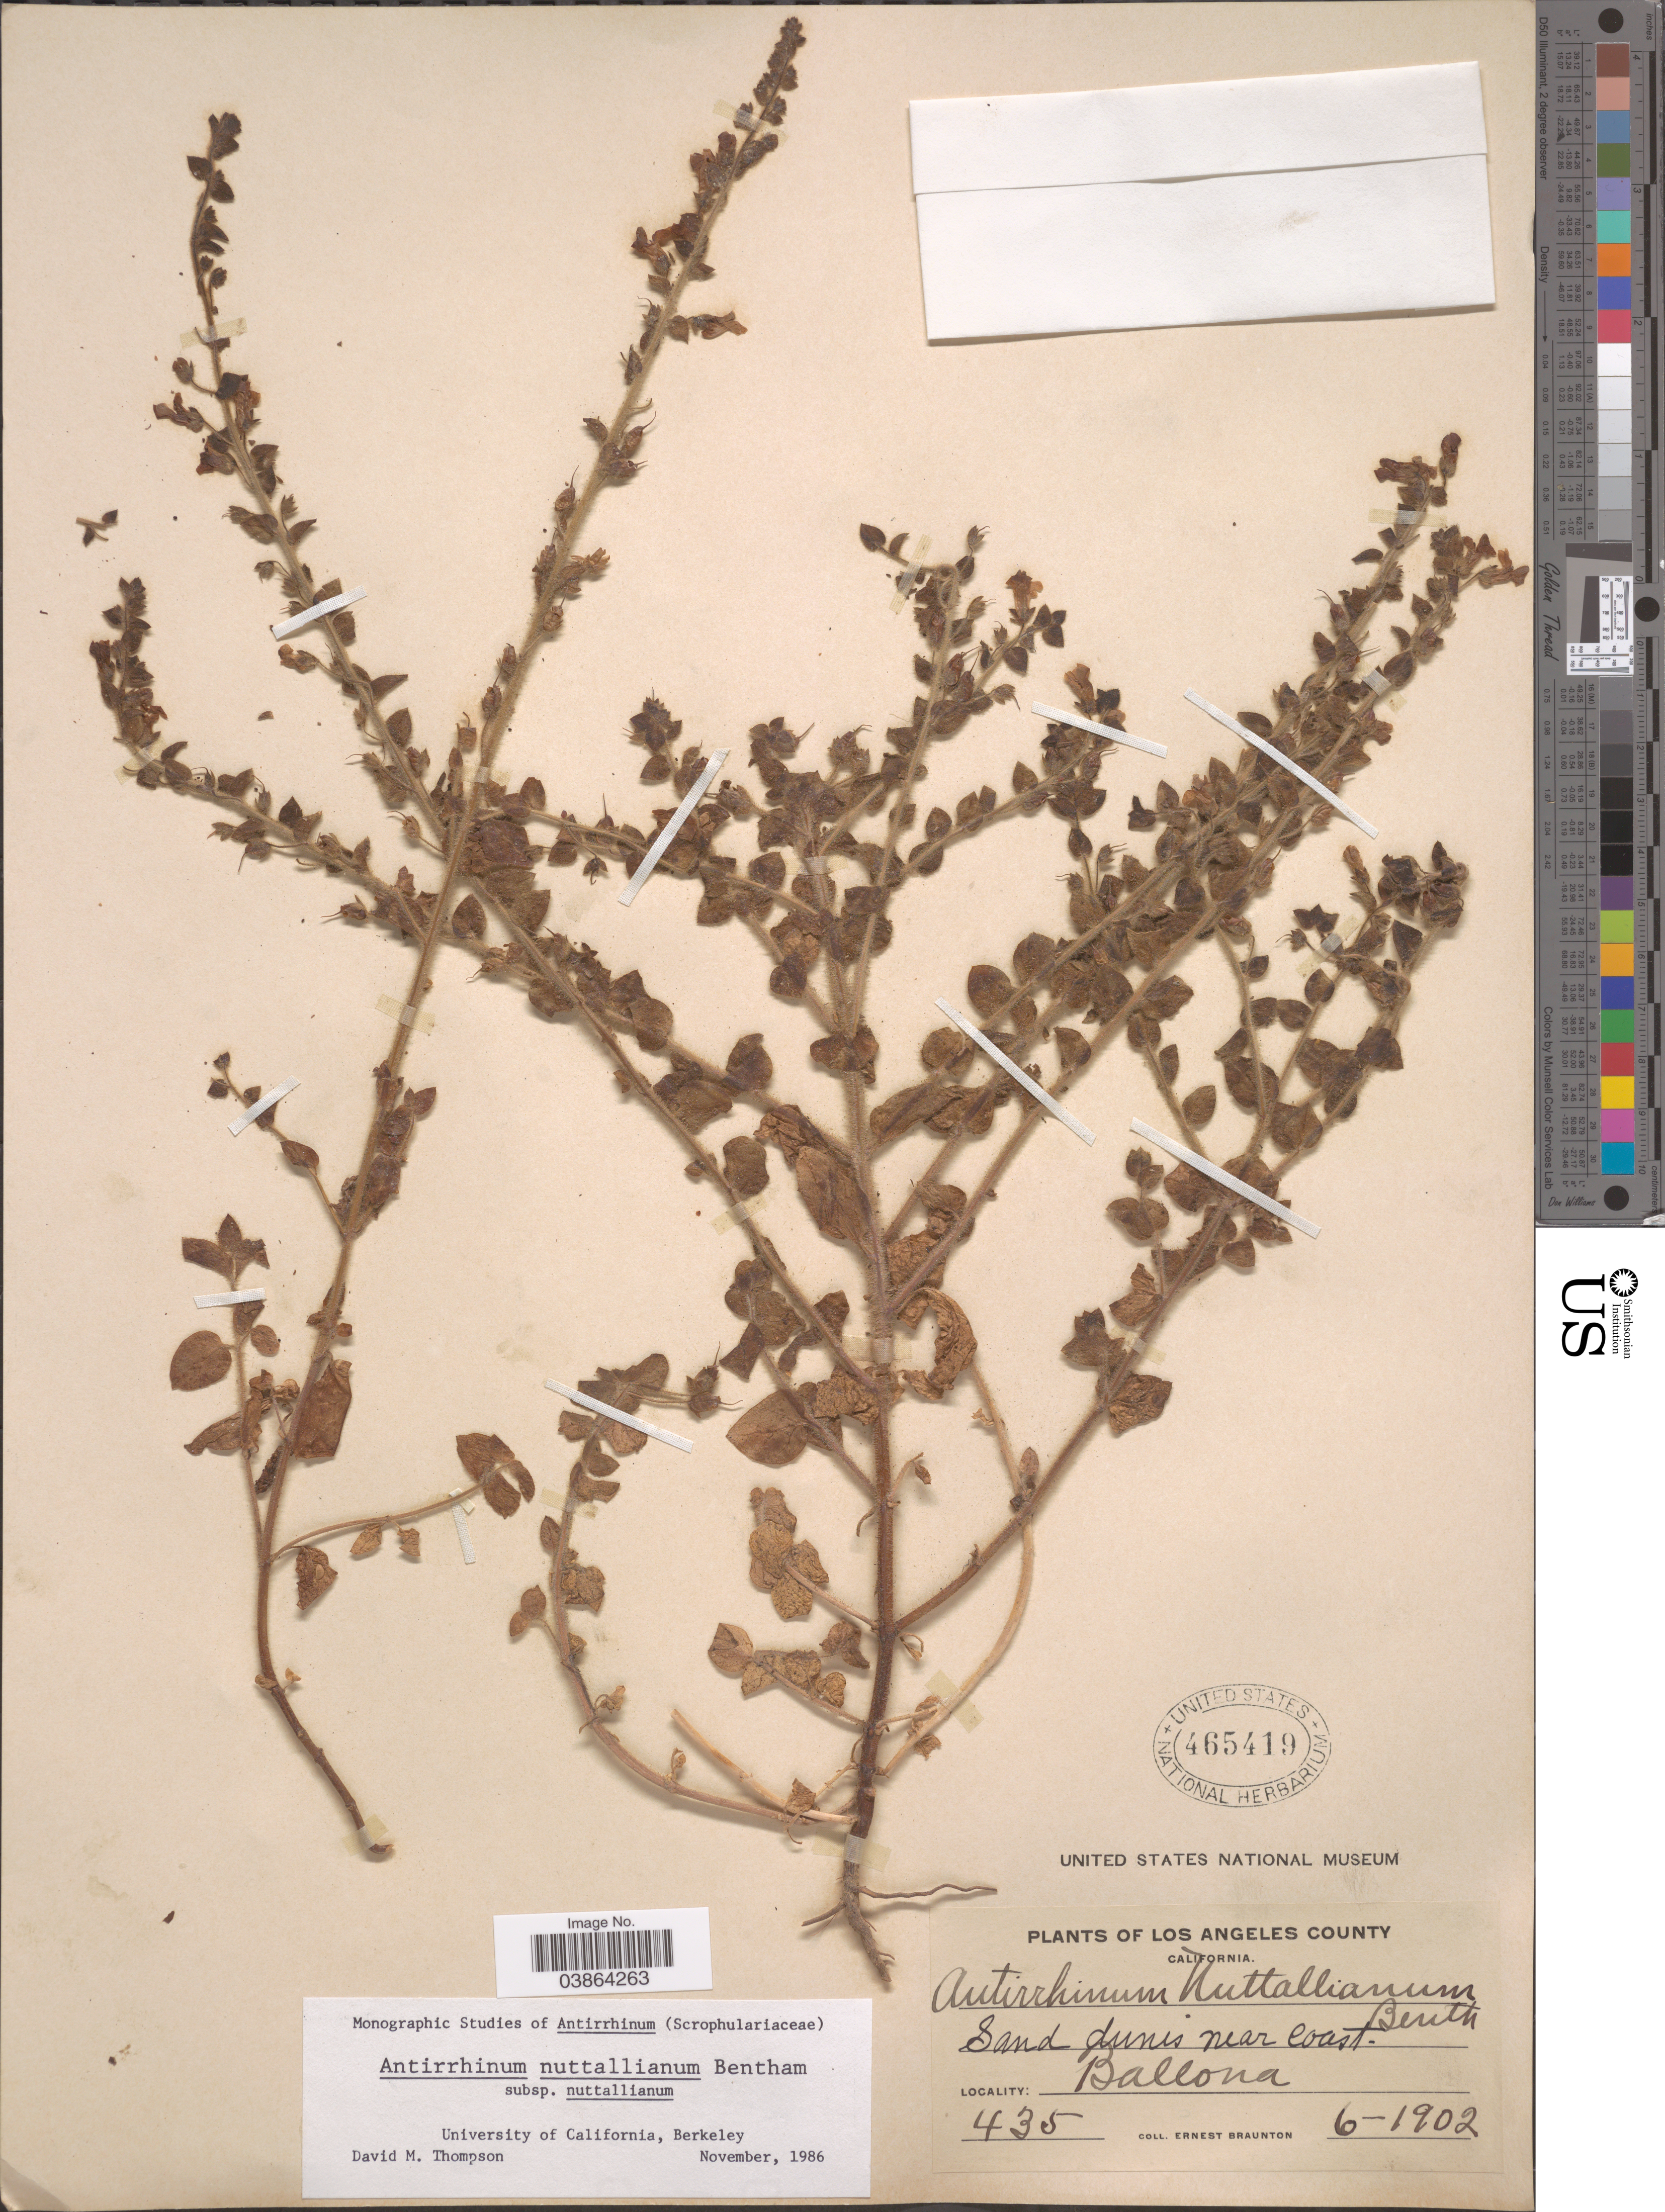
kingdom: Plantae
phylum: Tracheophyta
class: Magnoliopsida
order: Lamiales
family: Plantaginaceae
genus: Sairocarpus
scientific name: Sairocarpus nuttallianus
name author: (Benth.) D.A. Sutton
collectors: E. Braunton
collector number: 435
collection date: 1902-06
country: United States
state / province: California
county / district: Los Angeles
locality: Los Angeles County. Near coast. Ballona.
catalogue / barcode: US 465419